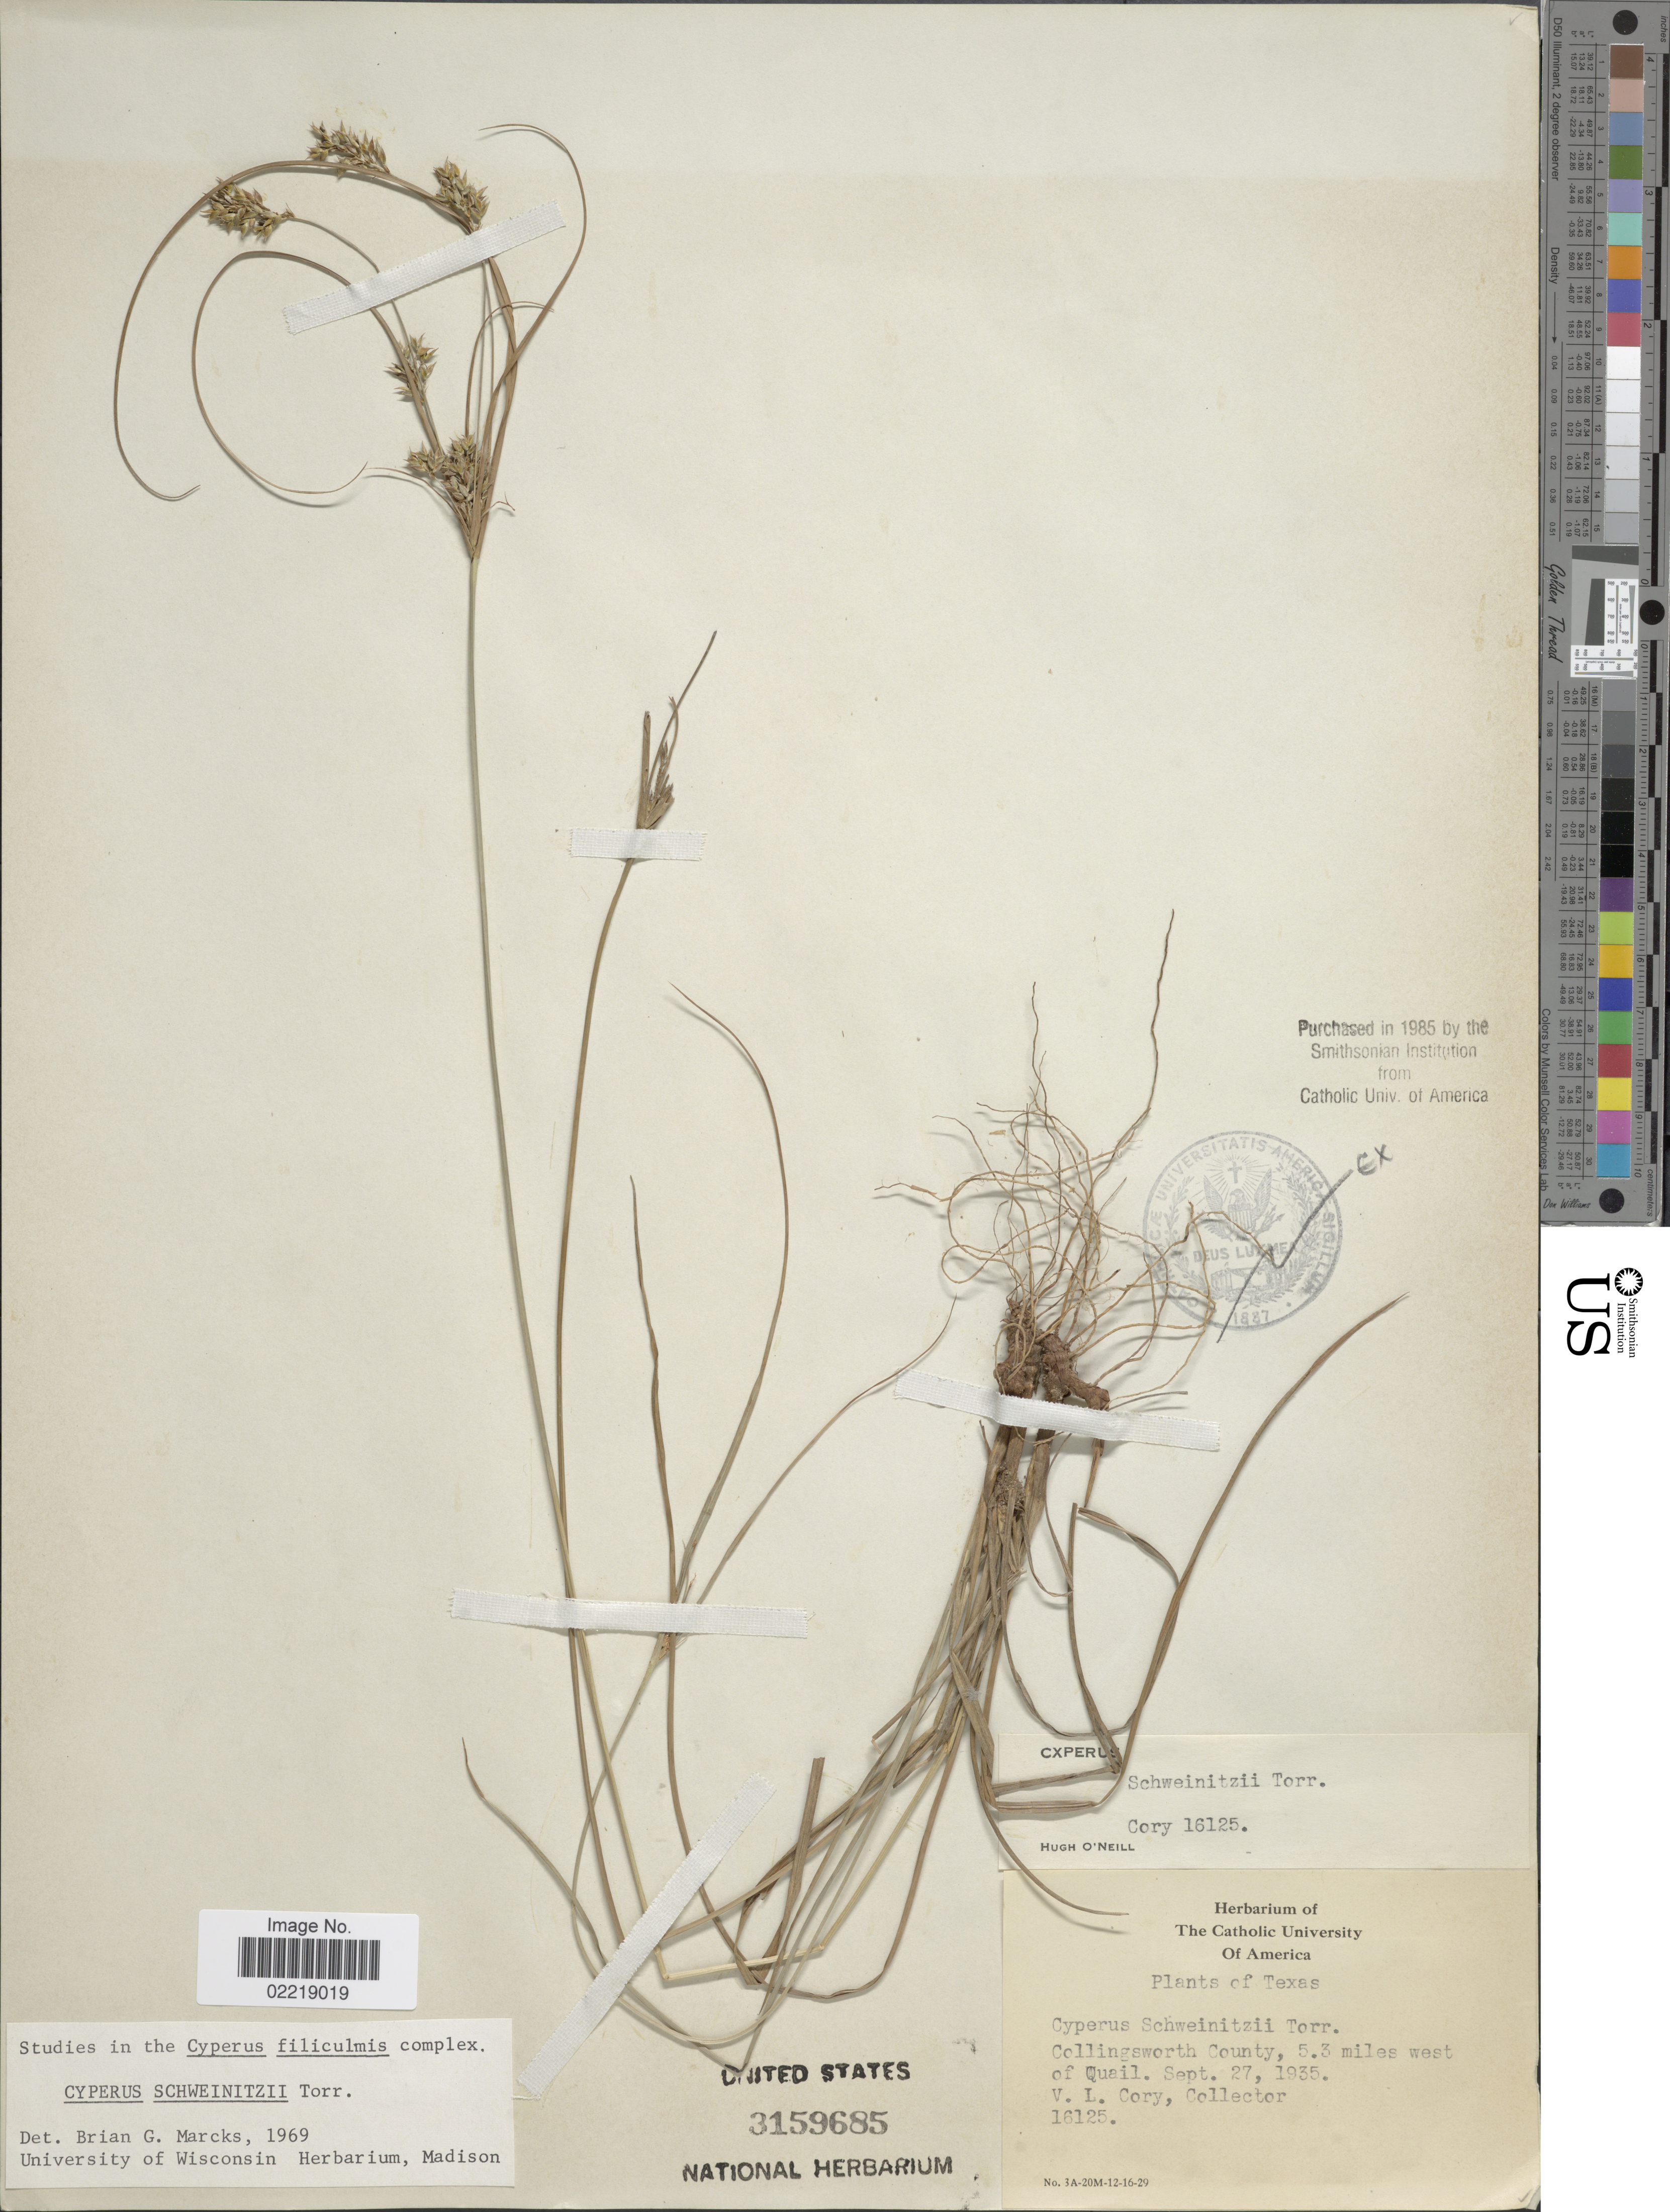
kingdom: Plantae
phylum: Tracheophyta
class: Liliopsida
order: Poales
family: Cyperaceae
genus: Cyperus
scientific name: Cyperus schweinitzii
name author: Torr.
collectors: V. Cory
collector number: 16125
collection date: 1935-09-27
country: United States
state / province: Texas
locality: Collingsworth County, 5.3 miles west of Quail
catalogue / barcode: US 3159685